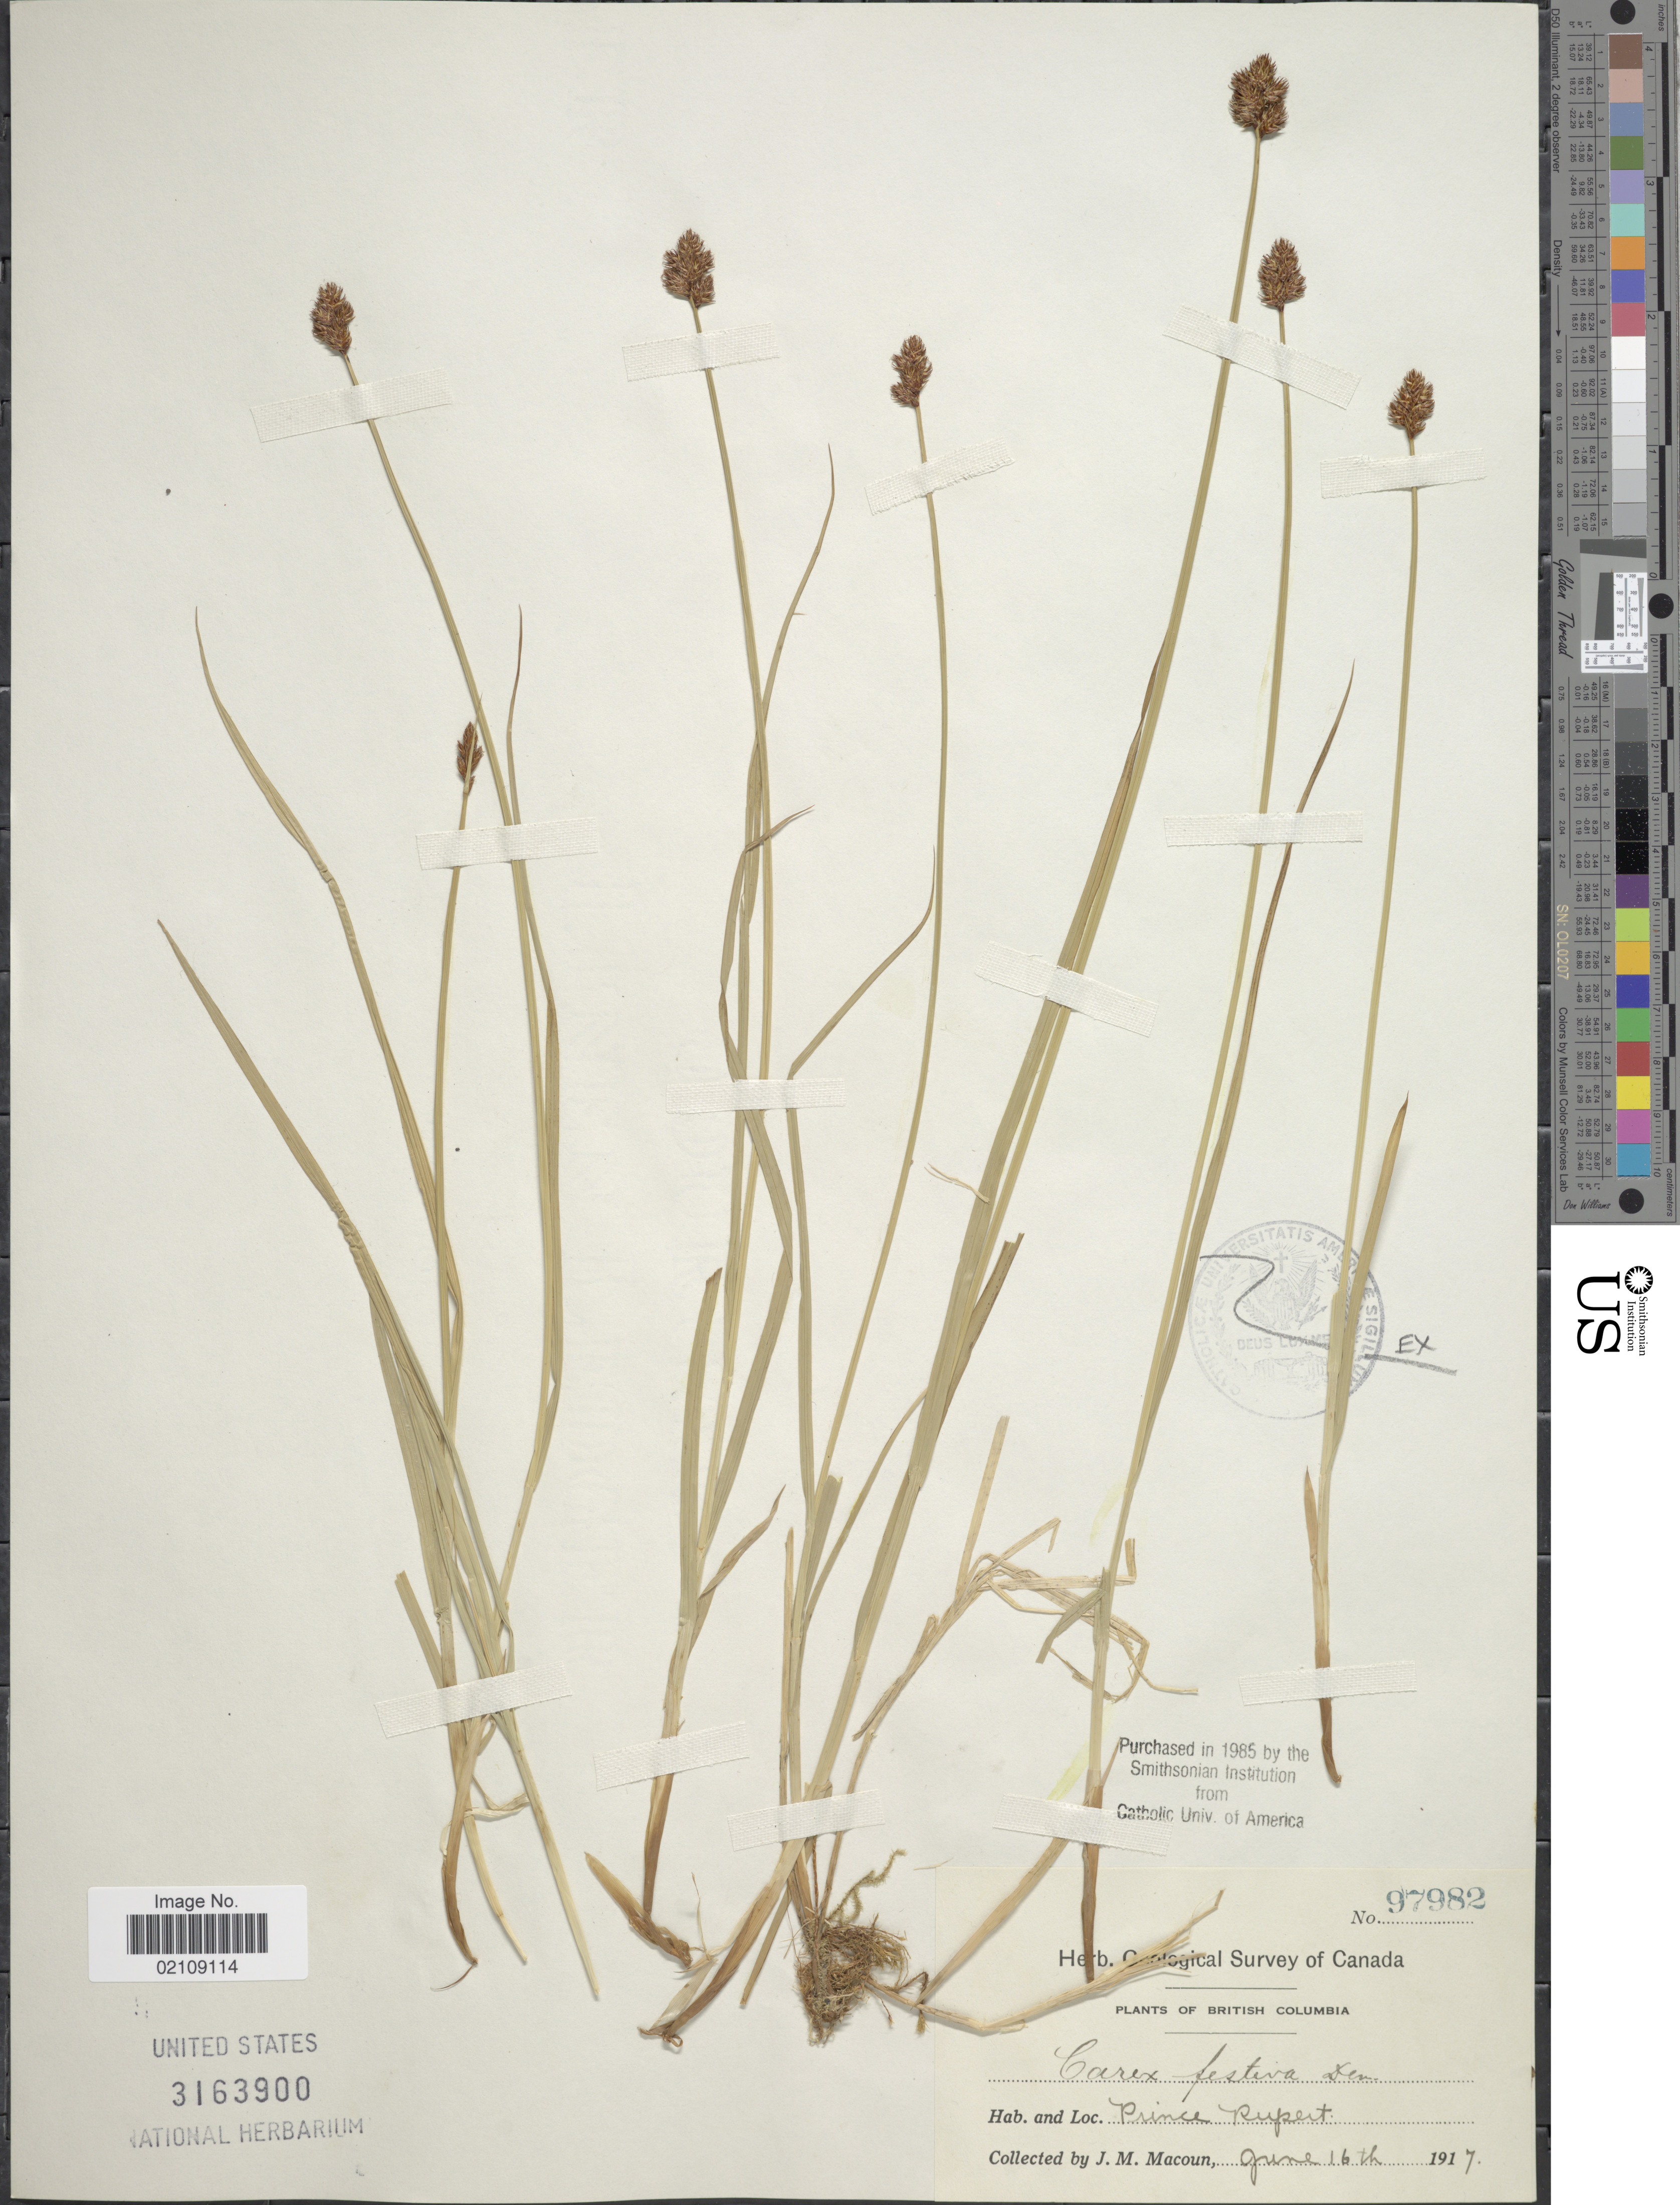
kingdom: Plantae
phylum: Tracheophyta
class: Liliopsida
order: Poales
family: Cyperaceae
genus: Carex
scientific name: Carex pachystachya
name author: Cham. ex Steud.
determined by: Strong, Mark T., (BOT), Smithsonian Institution - National Museum of Natural History (UNITED STATES)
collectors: J. M. Macoun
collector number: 97982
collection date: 1917-06-16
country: Canada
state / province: British Columbia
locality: Prince Rupert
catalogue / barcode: US 3163900